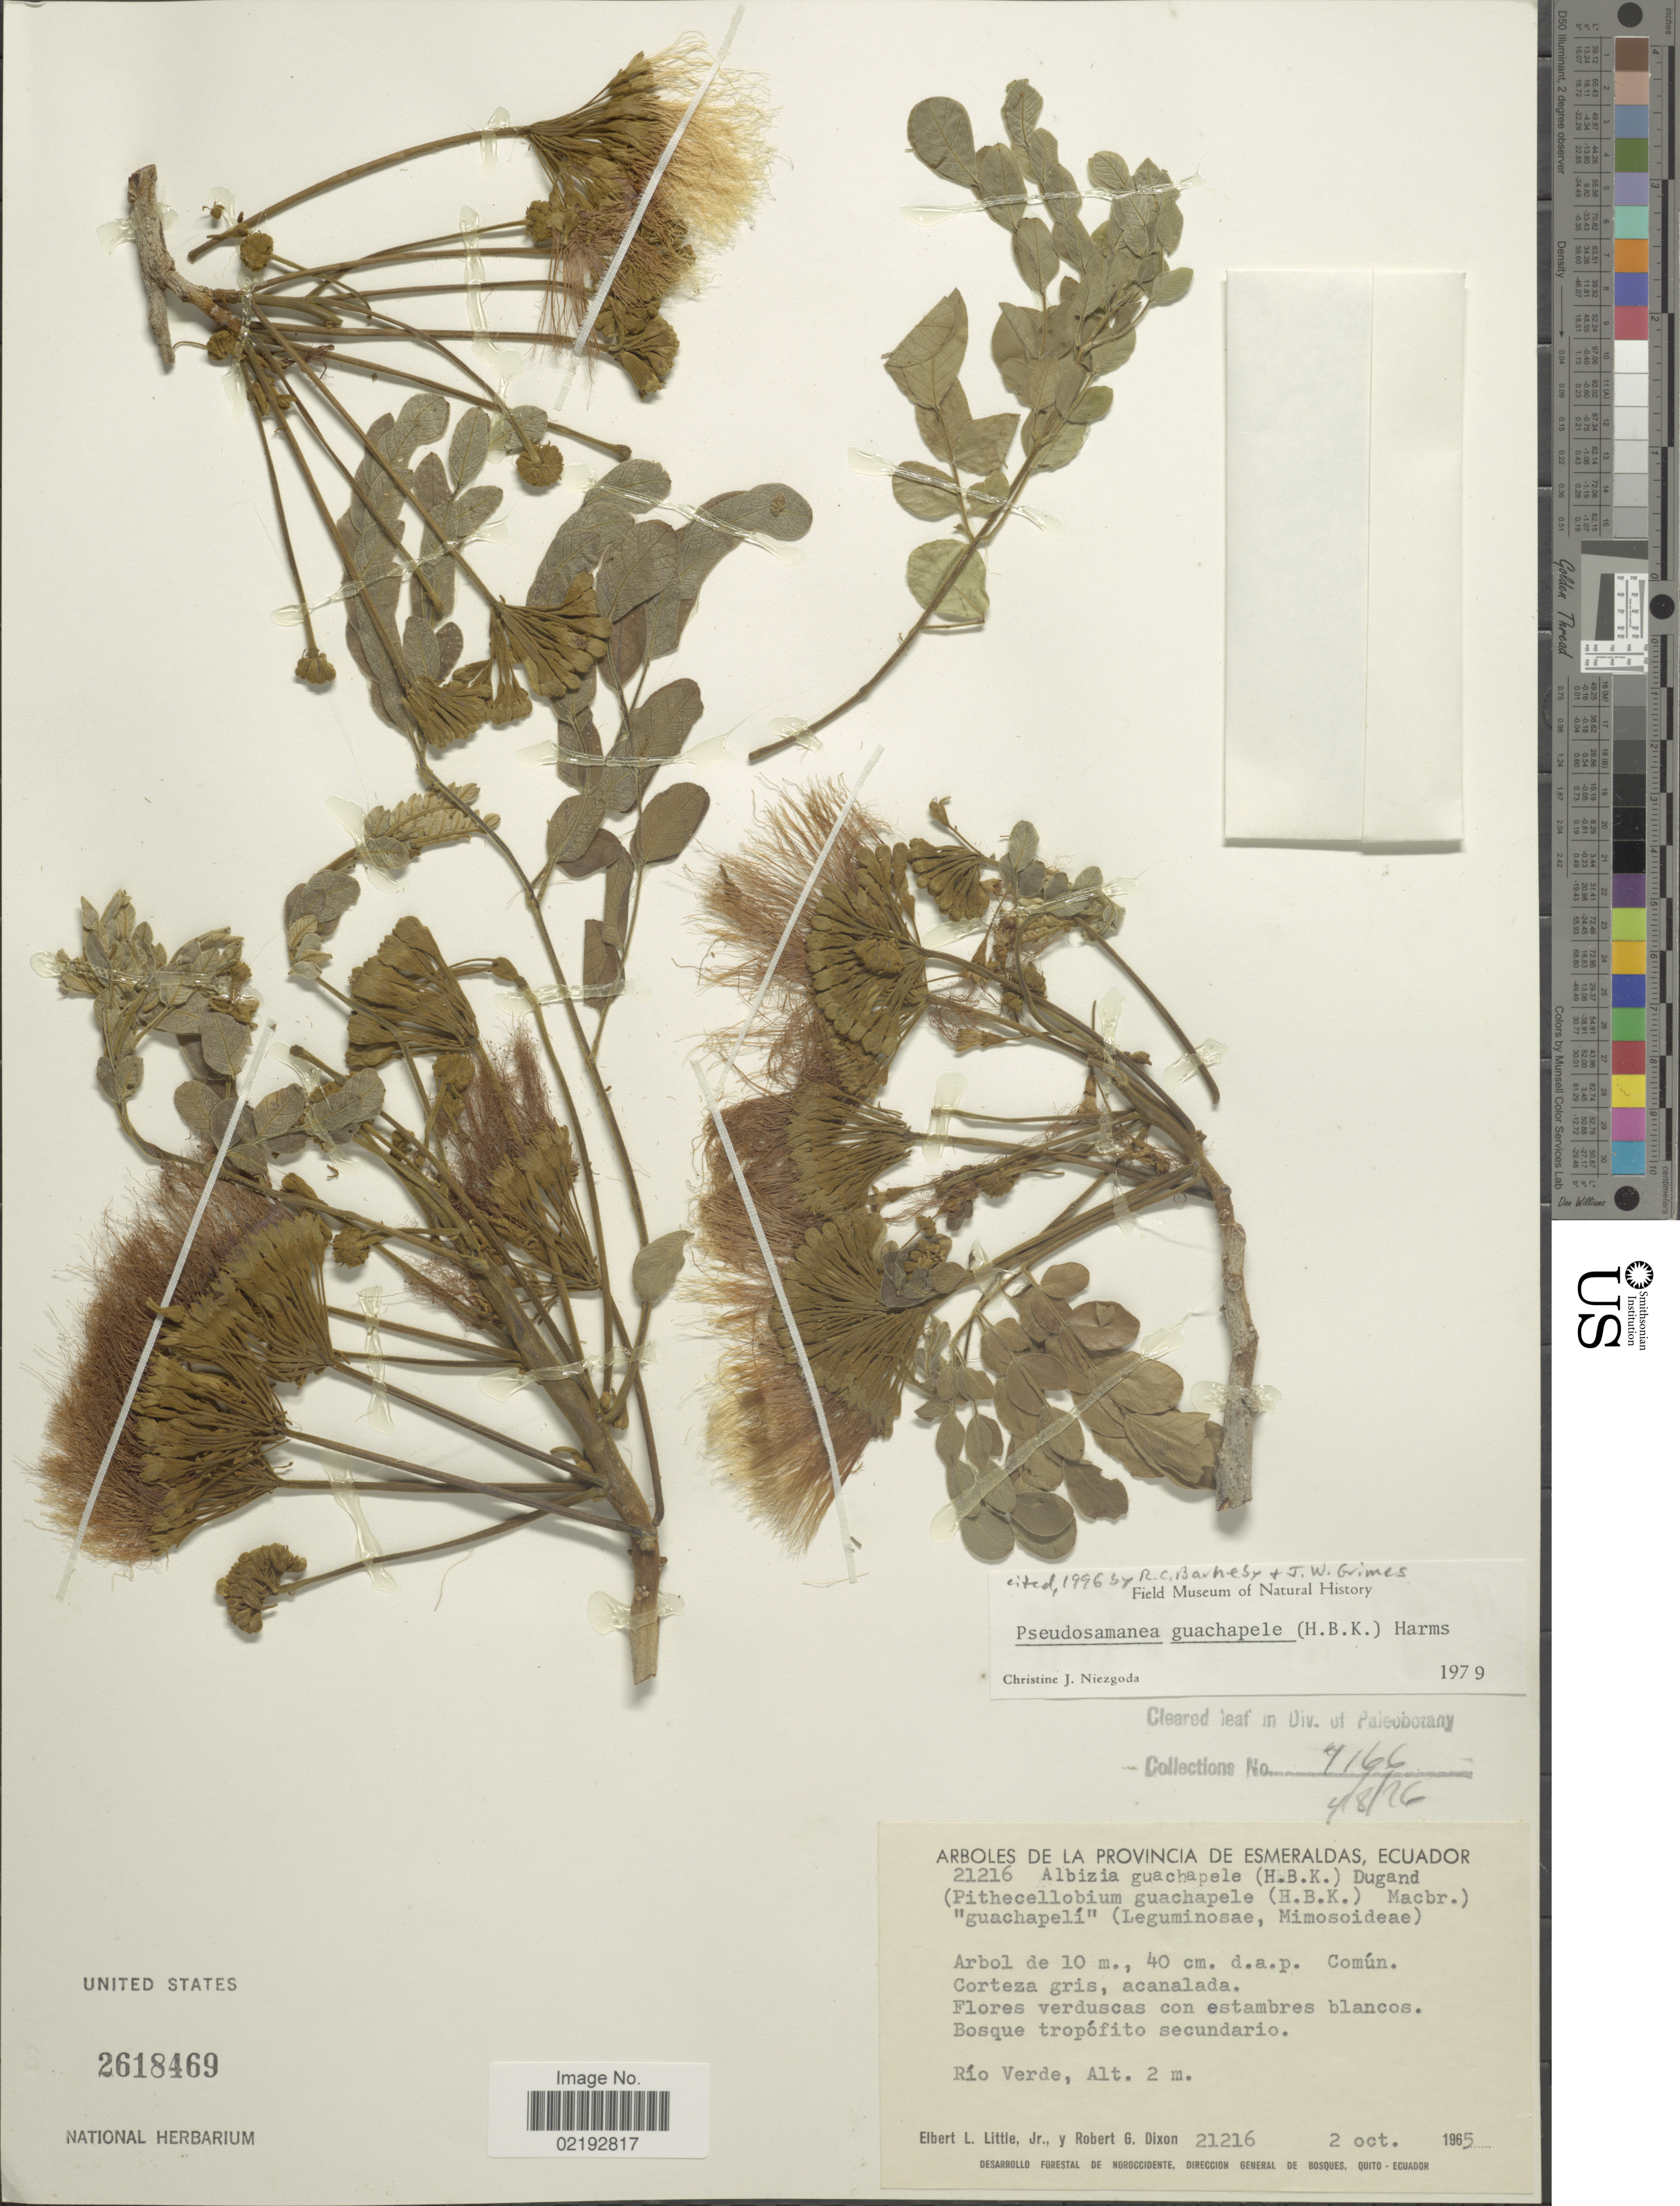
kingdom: Plantae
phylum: Tracheophyta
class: Magnoliopsida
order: Fabales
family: Fabaceae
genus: Pseudosamanea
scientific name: Pseudosamanea guachapele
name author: (Kunth) Harms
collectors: E. L. Little & R. G. Dixon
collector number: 21216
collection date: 1965-10-02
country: Ecuador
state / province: Esmeraldas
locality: Rio Verde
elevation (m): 2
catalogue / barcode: US 2618469